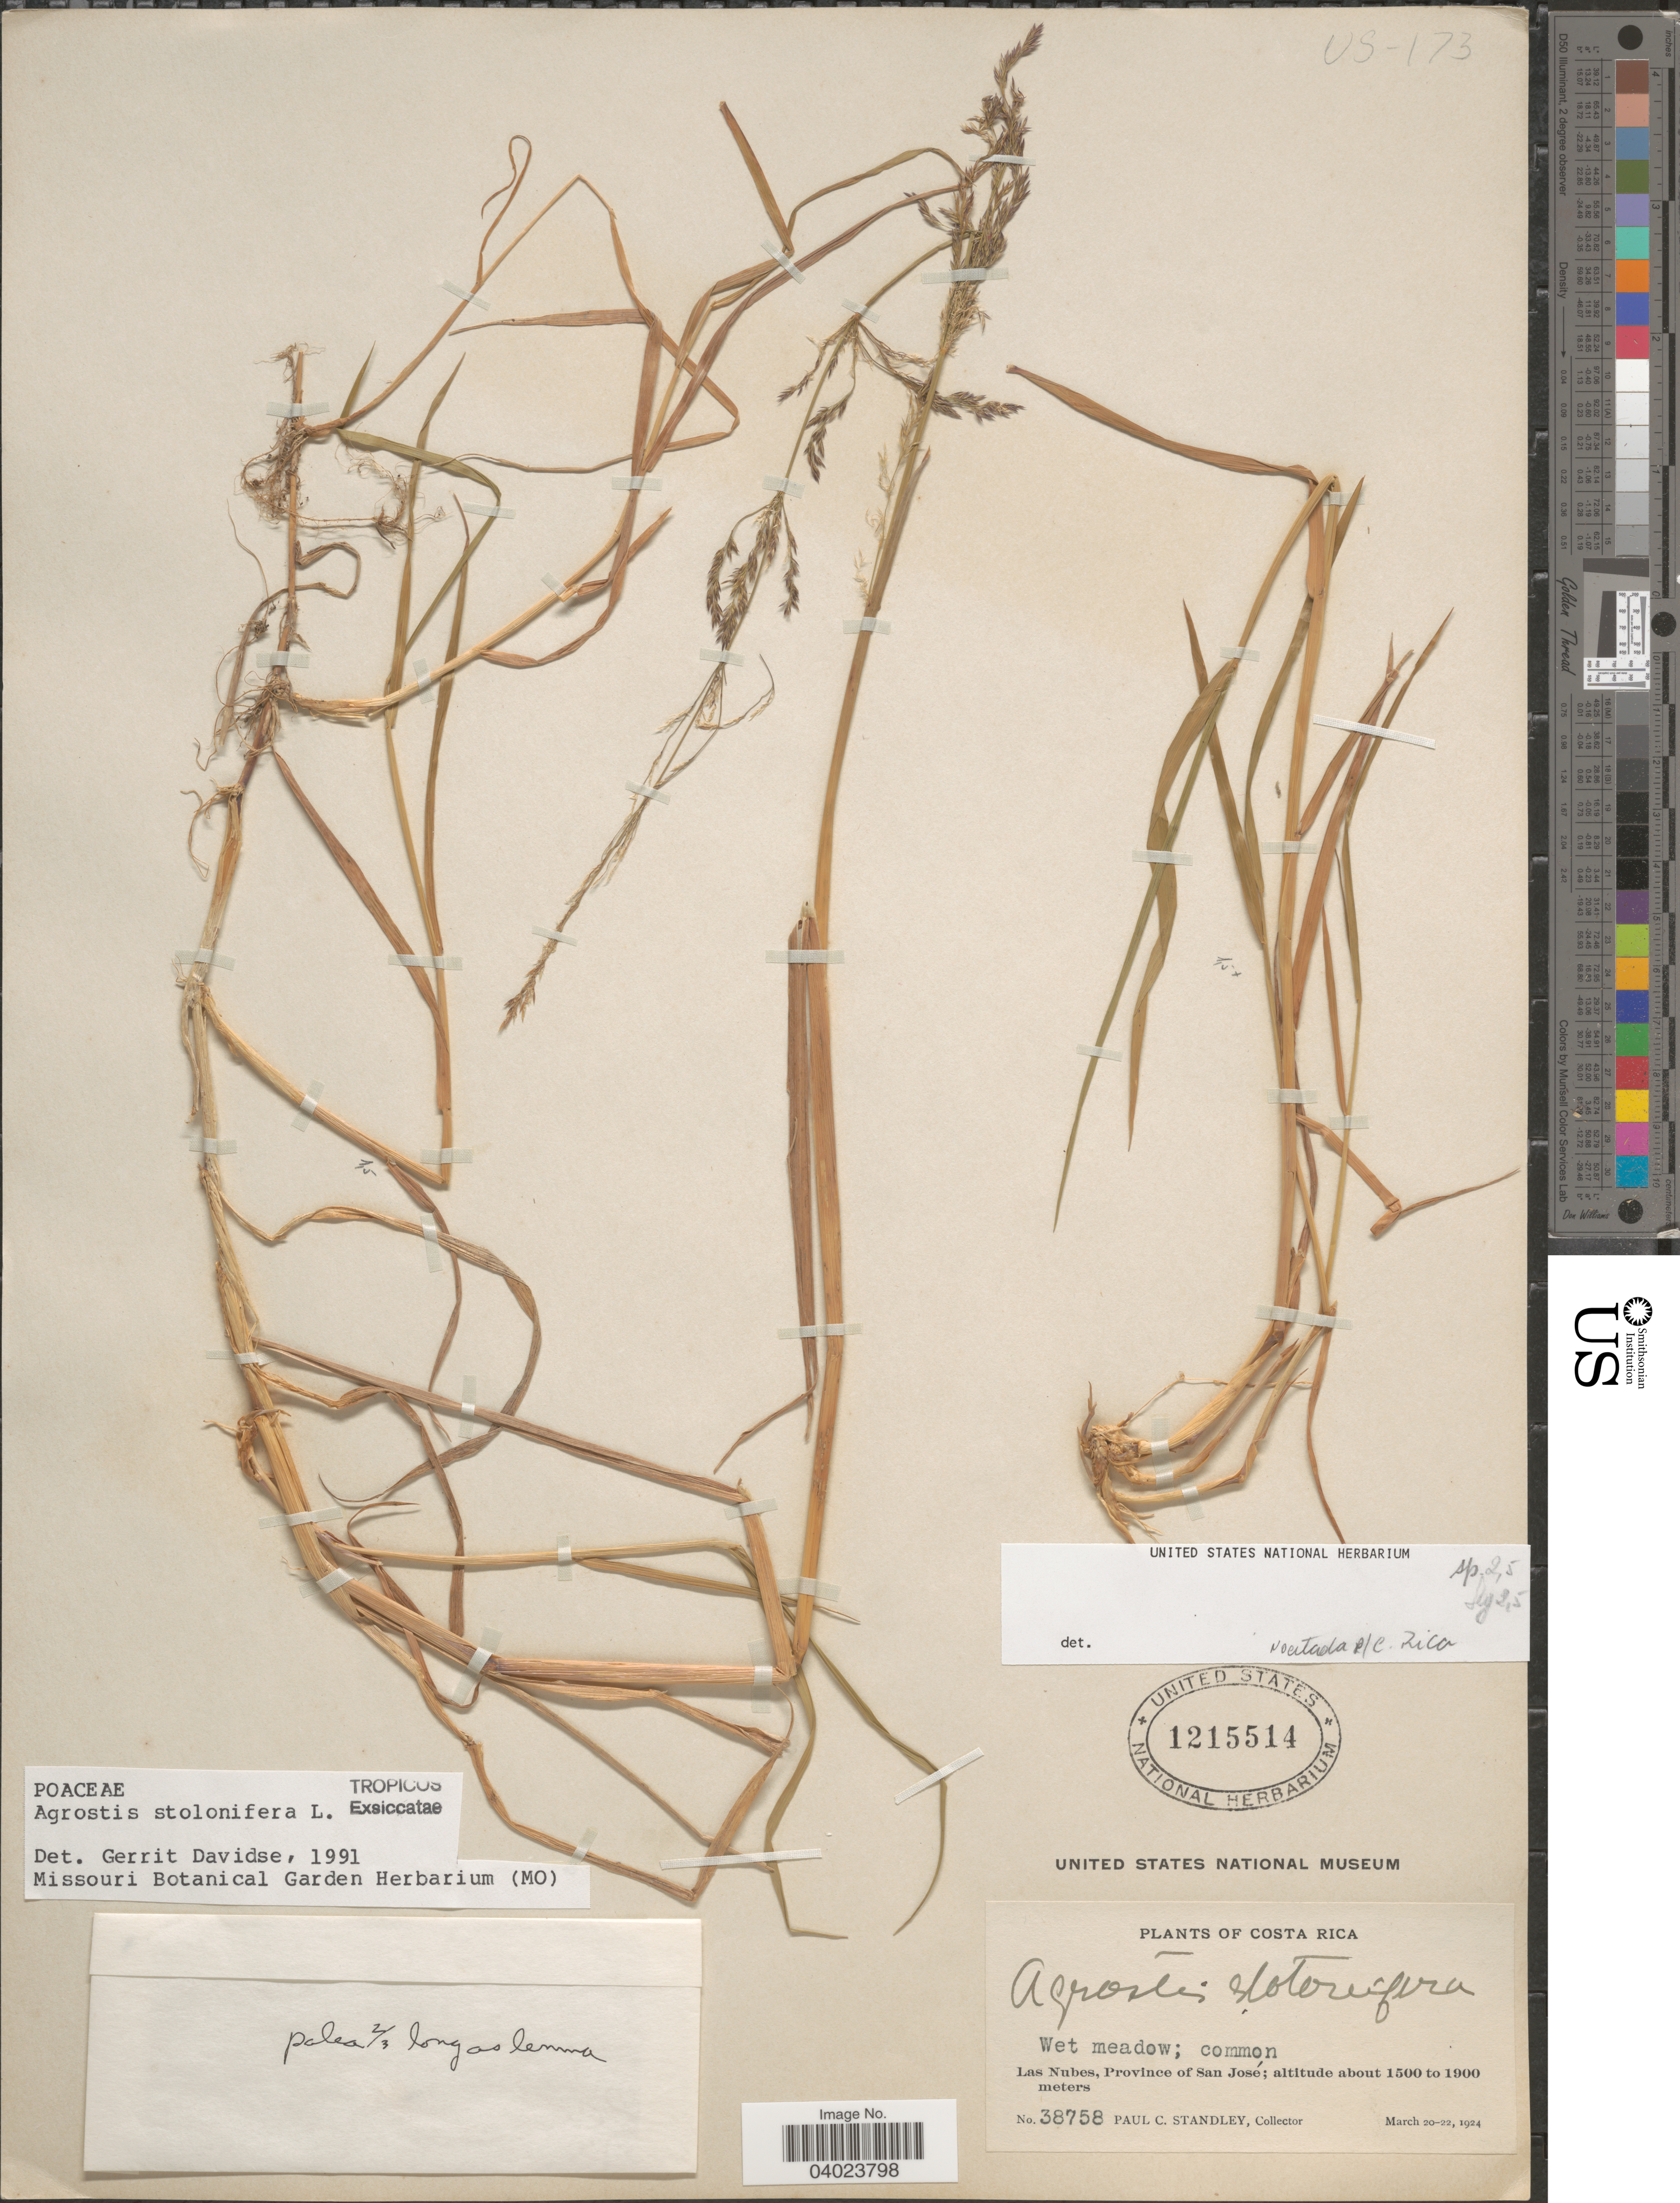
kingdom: Plantae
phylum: Tracheophyta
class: Liliopsida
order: Poales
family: Poaceae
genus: Agrostis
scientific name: Agrostis stolonifera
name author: L.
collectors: P. C. Standley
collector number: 38758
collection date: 1924-03-20/1924-03-22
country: Costa Rica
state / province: San José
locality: Las Nubes.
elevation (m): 1500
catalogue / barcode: US 1215514